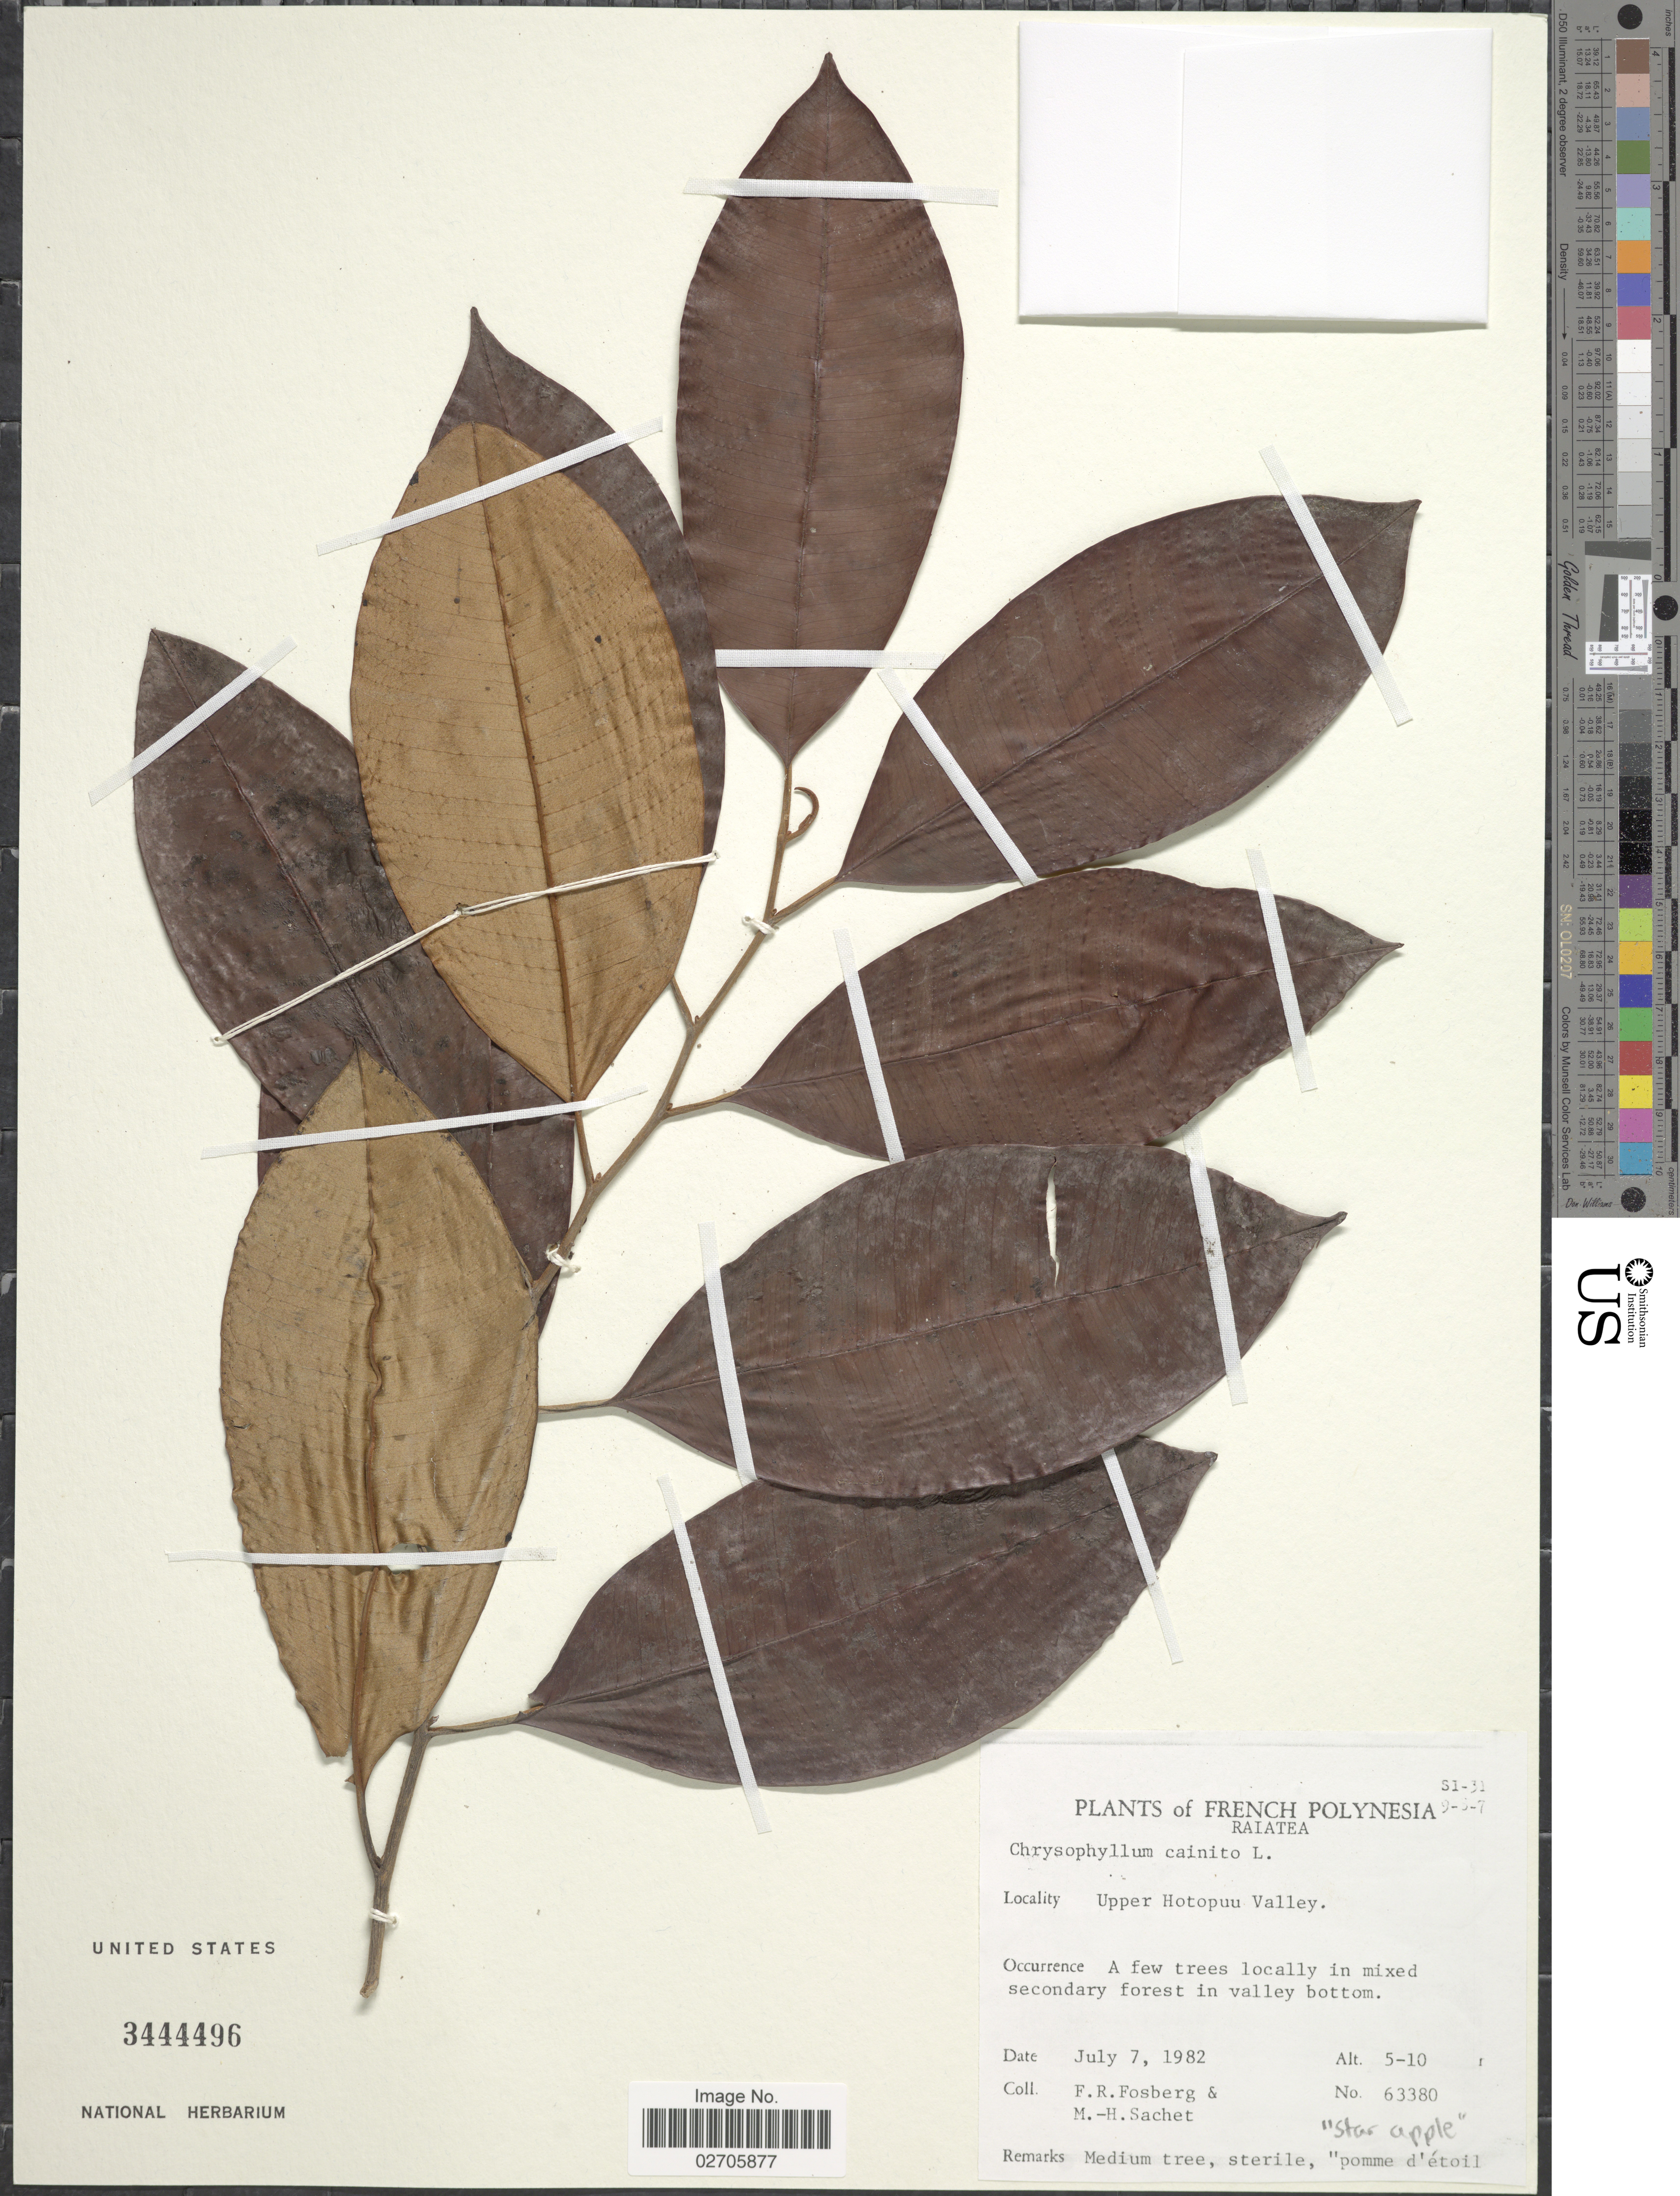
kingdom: Plantae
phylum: Tracheophyta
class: Magnoliopsida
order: Ericales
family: Sapotaceae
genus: Chrysophyllum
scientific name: Chrysophyllum cainito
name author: L.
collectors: F. R. Fosberg & M.-H. Sachet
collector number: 63380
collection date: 1982-07-07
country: French Polynesia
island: Raiatea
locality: Raiatea, Upper Hotopuu Valley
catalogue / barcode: US 3444496